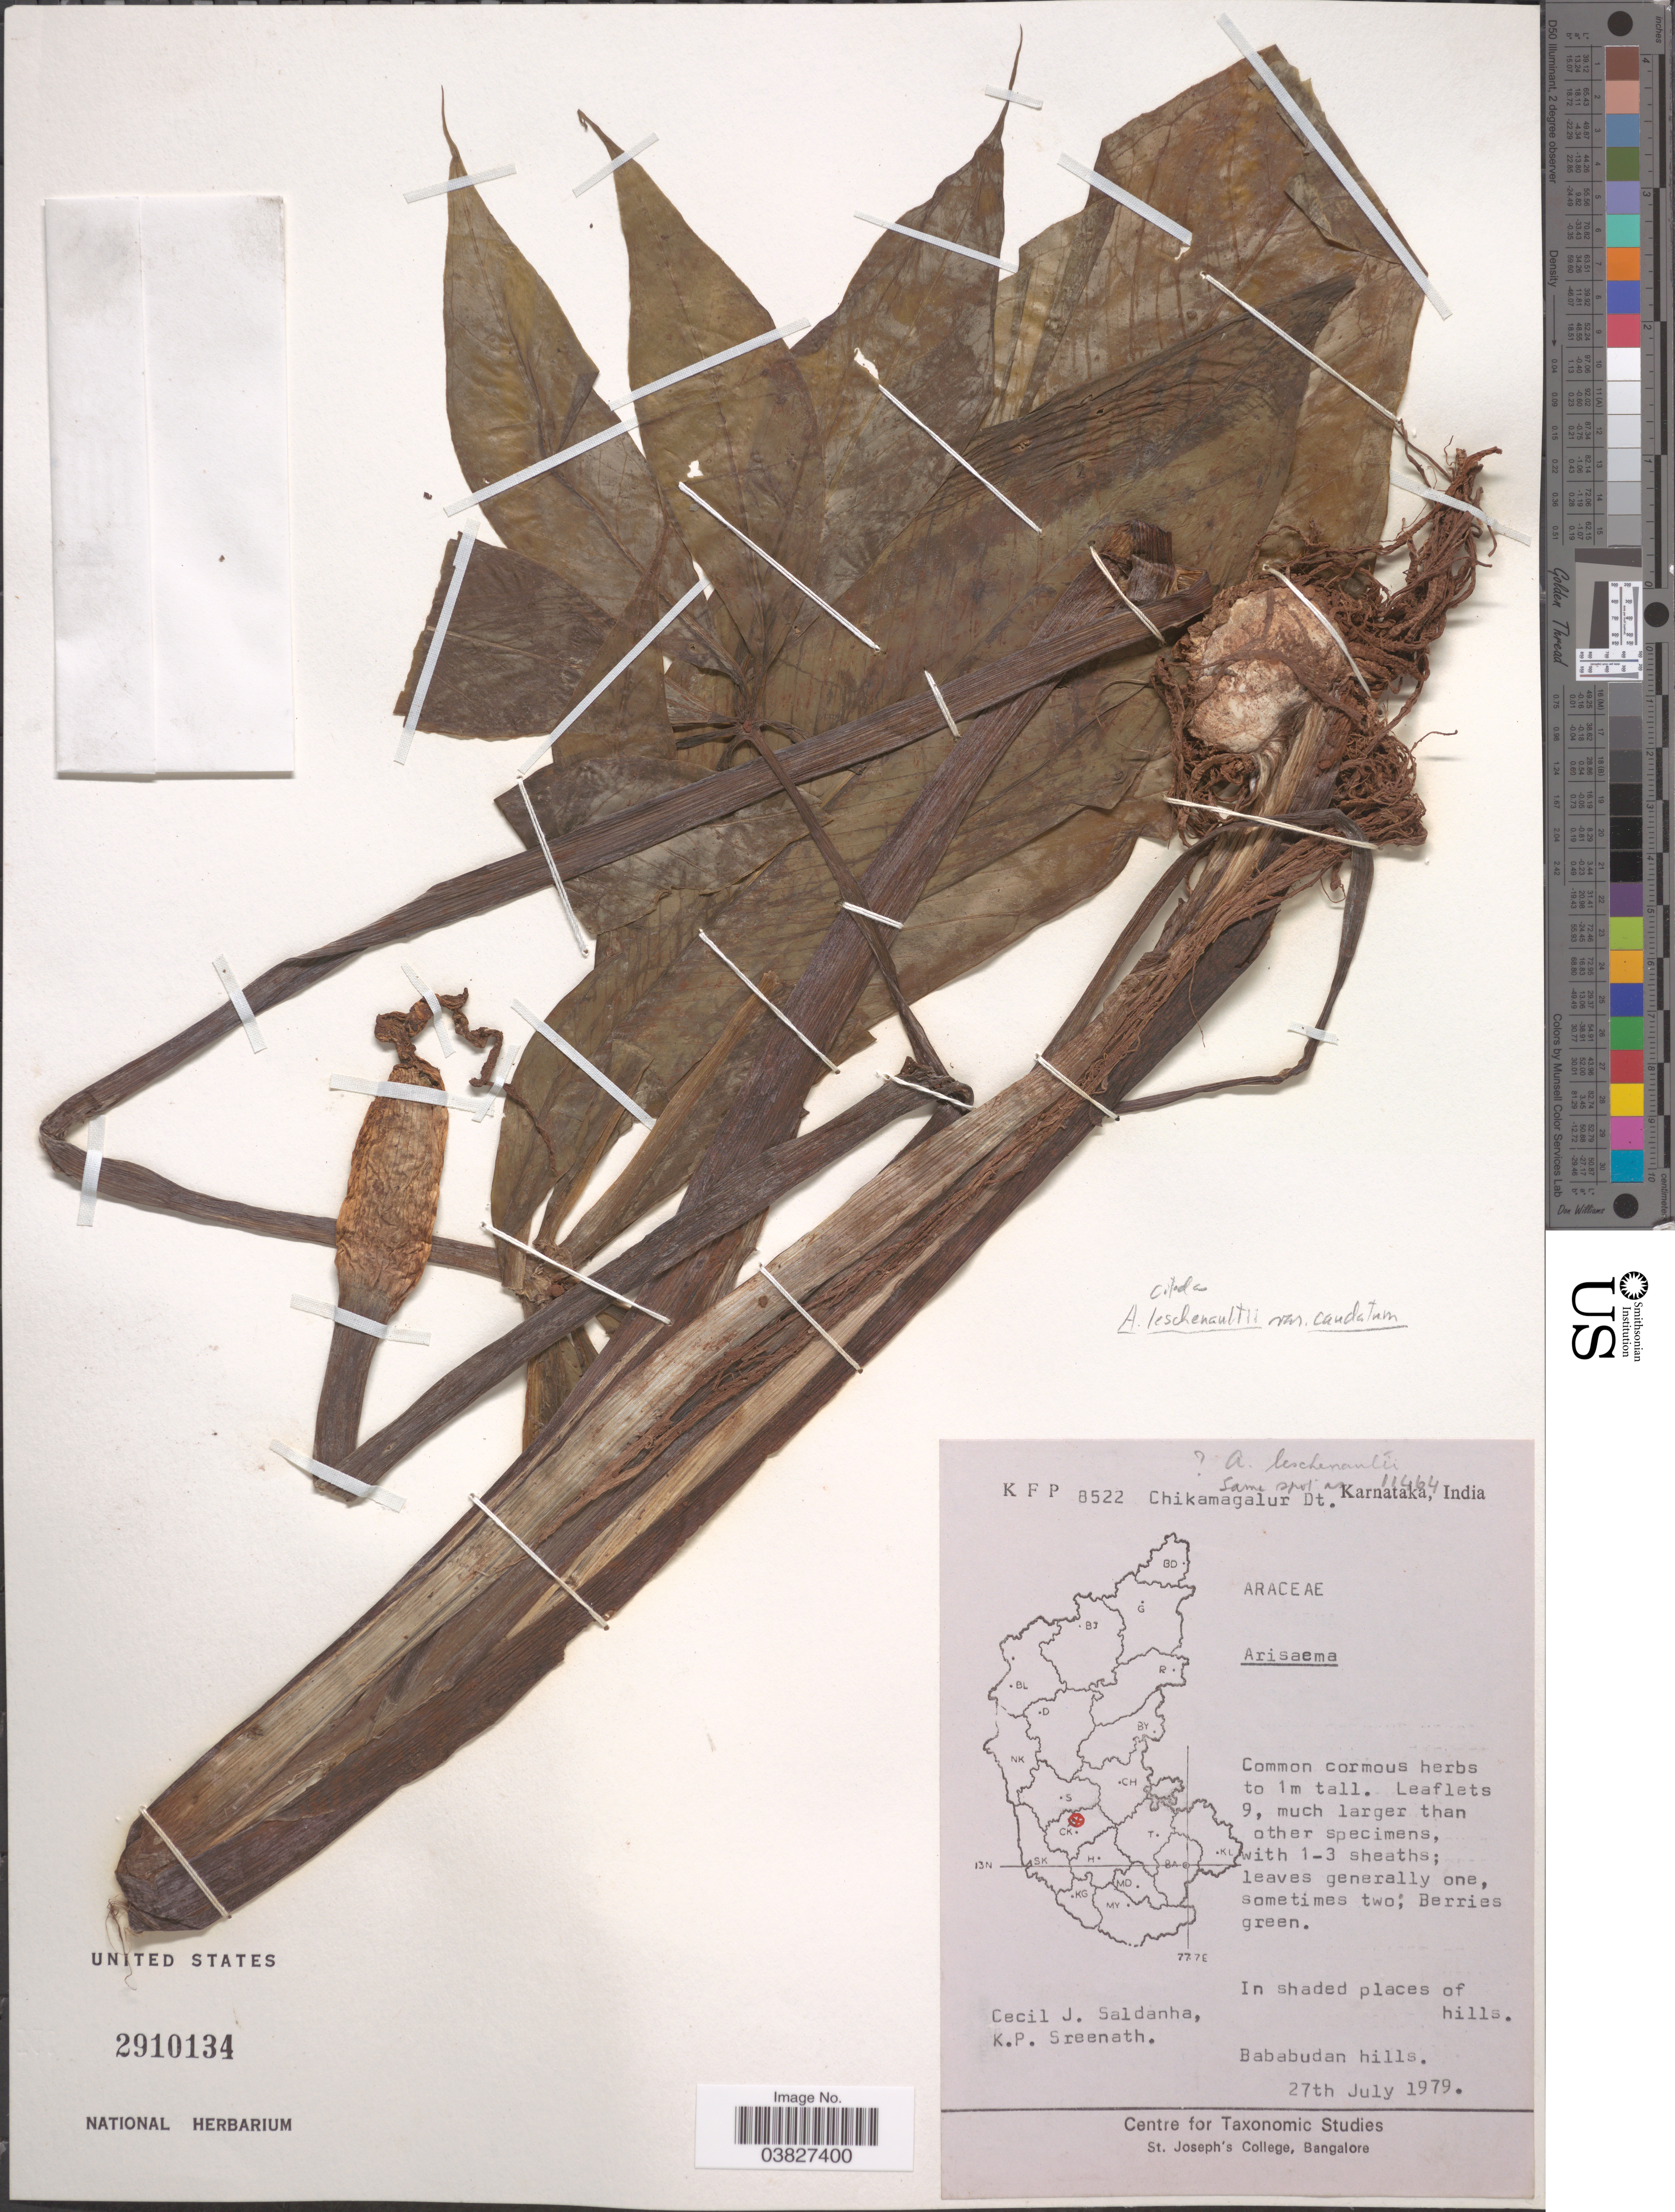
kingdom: Plantae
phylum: Tracheophyta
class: Liliopsida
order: Alismatales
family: Araceae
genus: Arisaema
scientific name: Arisaema leschenaultii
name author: Blume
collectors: C. J. Saldanha & K. Sreenath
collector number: KFP8522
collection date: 1979-07-27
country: India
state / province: Karnataka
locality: Chikamagalur Dt. In shaded places of hills. Bababudan hills.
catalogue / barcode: US 2910134